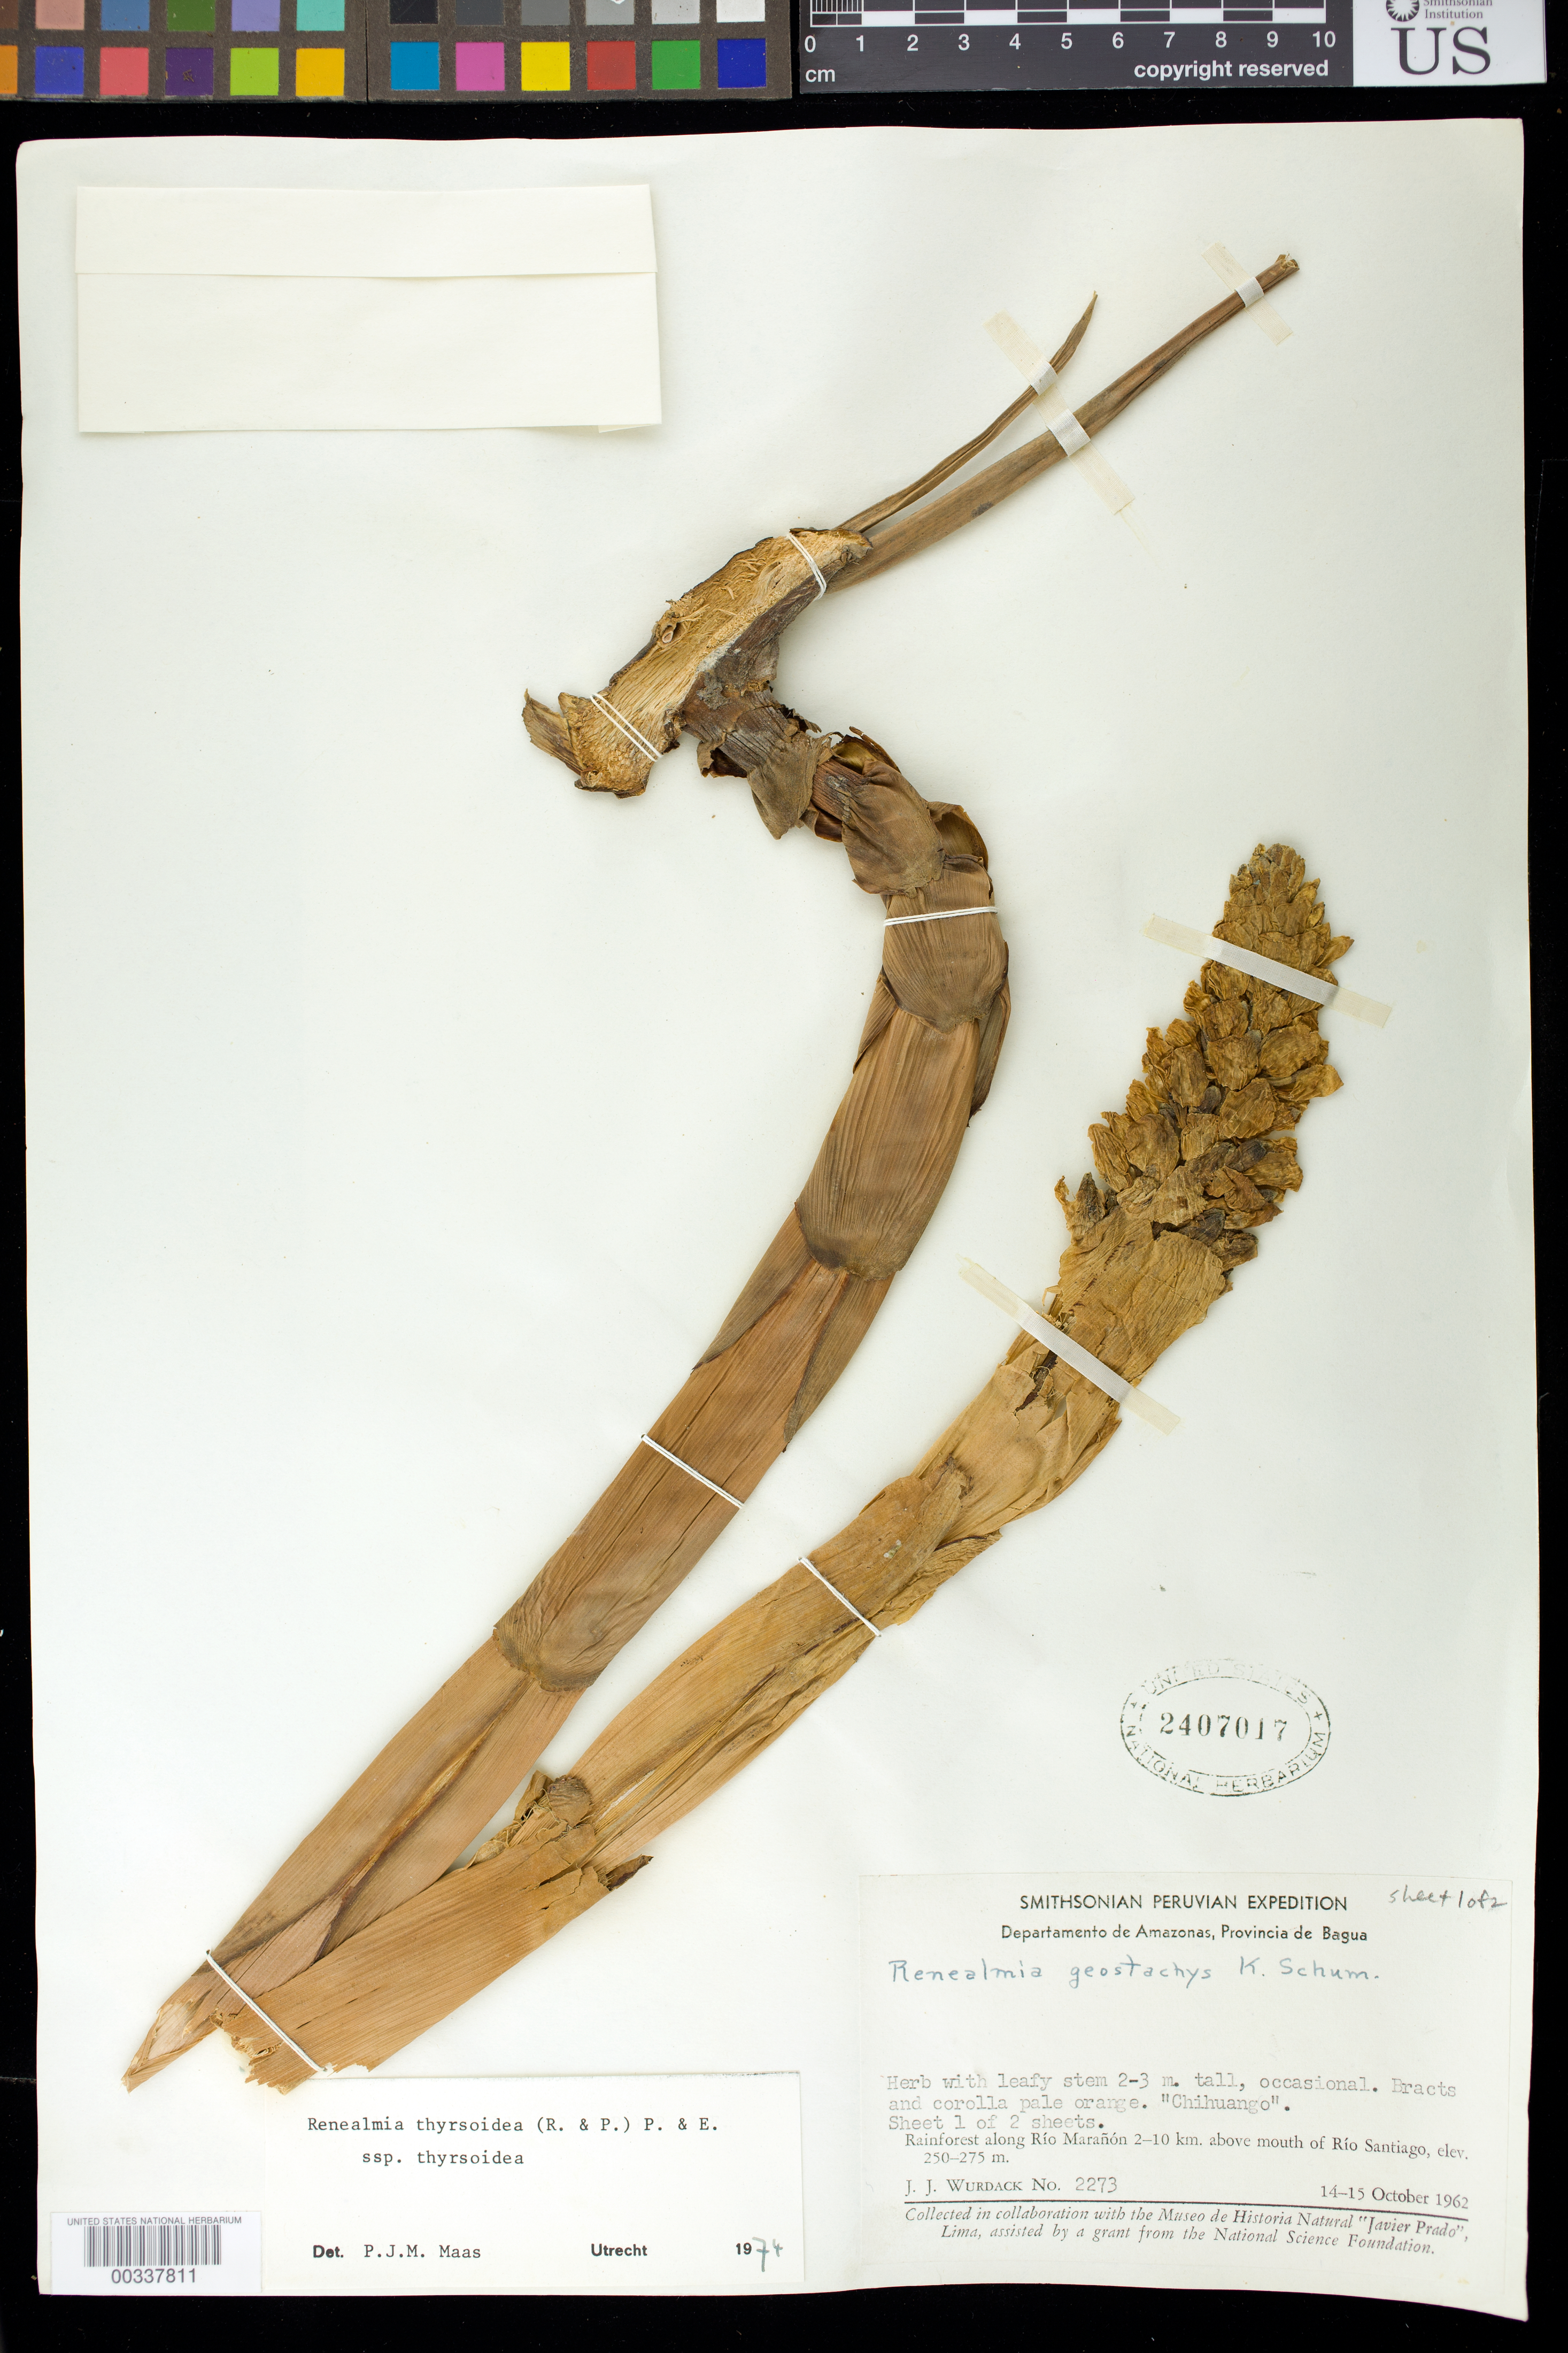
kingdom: Plantae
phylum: Tracheophyta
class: Liliopsida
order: Zingiberales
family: Zingiberaceae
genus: Renealmia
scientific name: Renealmia thyrsoidea subsp. thyrsoidea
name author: (Ruiz & Pav.) Poepp. & Endl.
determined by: Maas, Paul J. M.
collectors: J. J. Wurdack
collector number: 2273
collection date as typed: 14 Oct 1962 to 15 Oct 1962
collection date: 1962-10-14/1962-10-15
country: Peru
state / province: Amazonas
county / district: Bagua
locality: rainforest along Río Maranon, 2 - 10 km above mouth of Río Santiago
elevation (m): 250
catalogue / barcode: US 2407017